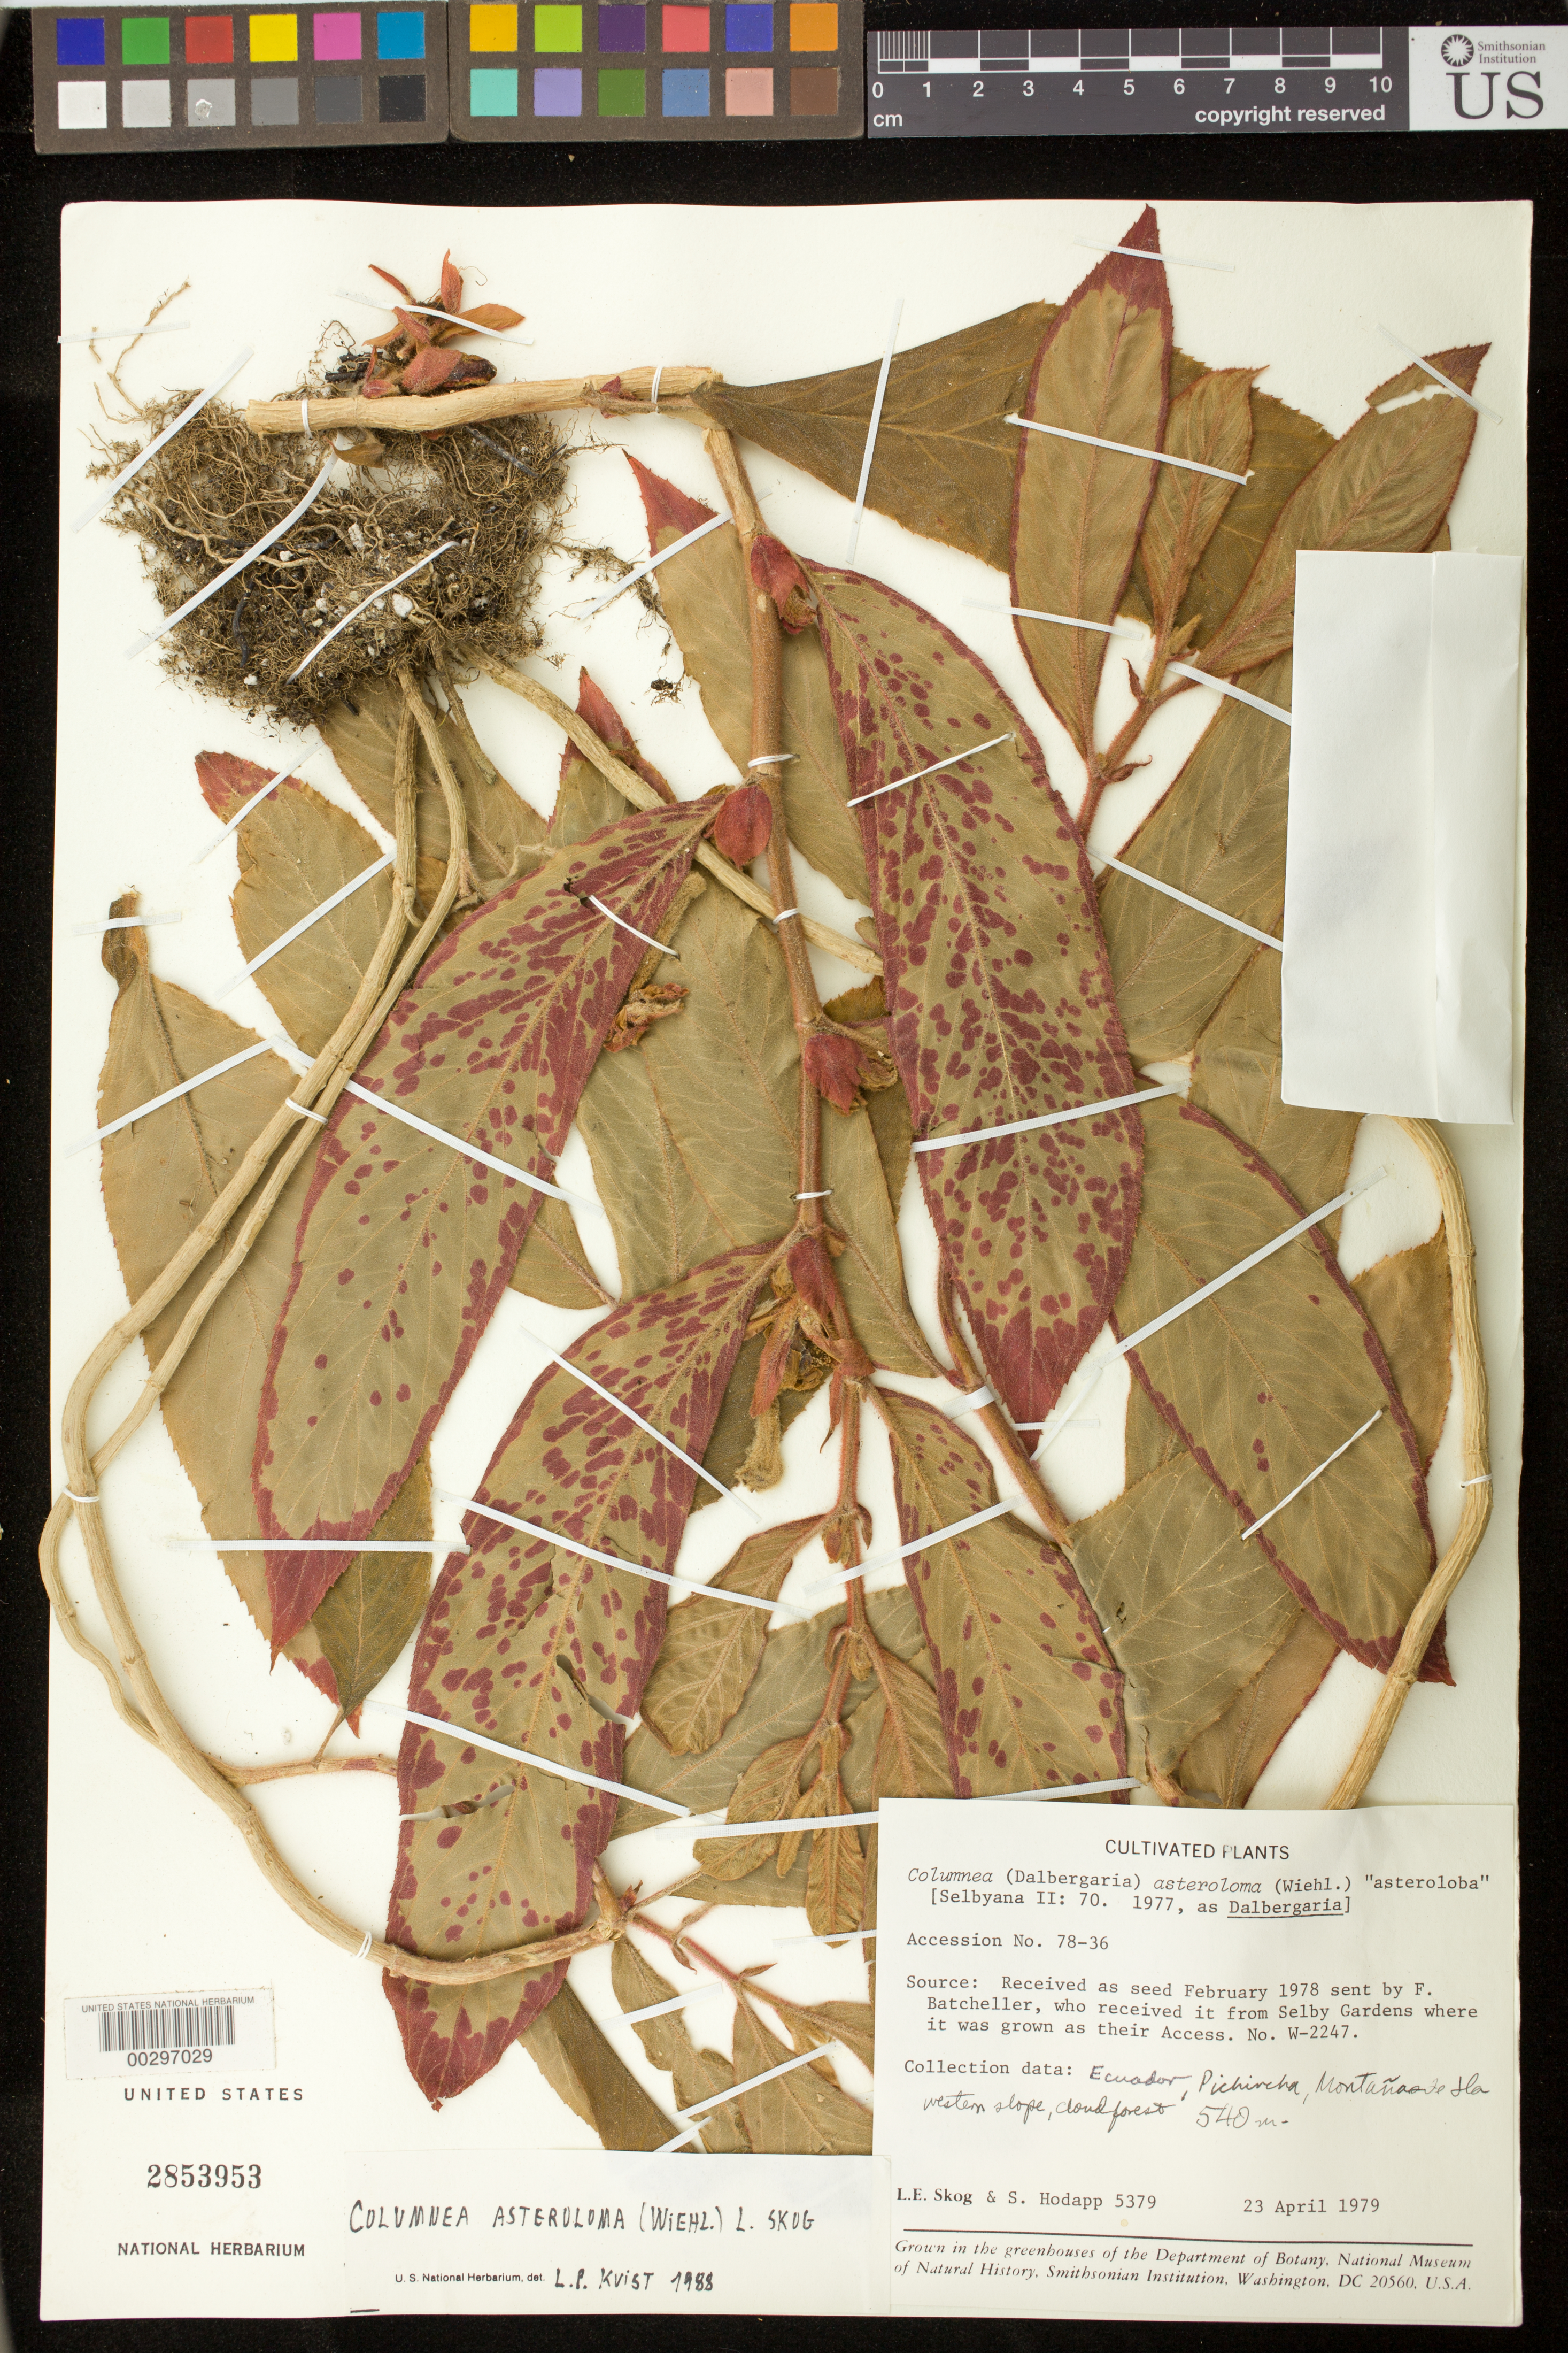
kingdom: Plantae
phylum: Tracheophyta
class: Magnoliopsida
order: Lamiales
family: Gesneriaceae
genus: Columnea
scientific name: Columnea asteroloma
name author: (Wiehler) L.E. Skog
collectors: L. E. Skog & S. Hodapp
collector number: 5379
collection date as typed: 23 Apr 1979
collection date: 1979-04-23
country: Ecuador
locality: Ecuador: Pichincha, Montanaste, cloud forest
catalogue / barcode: US 2853953